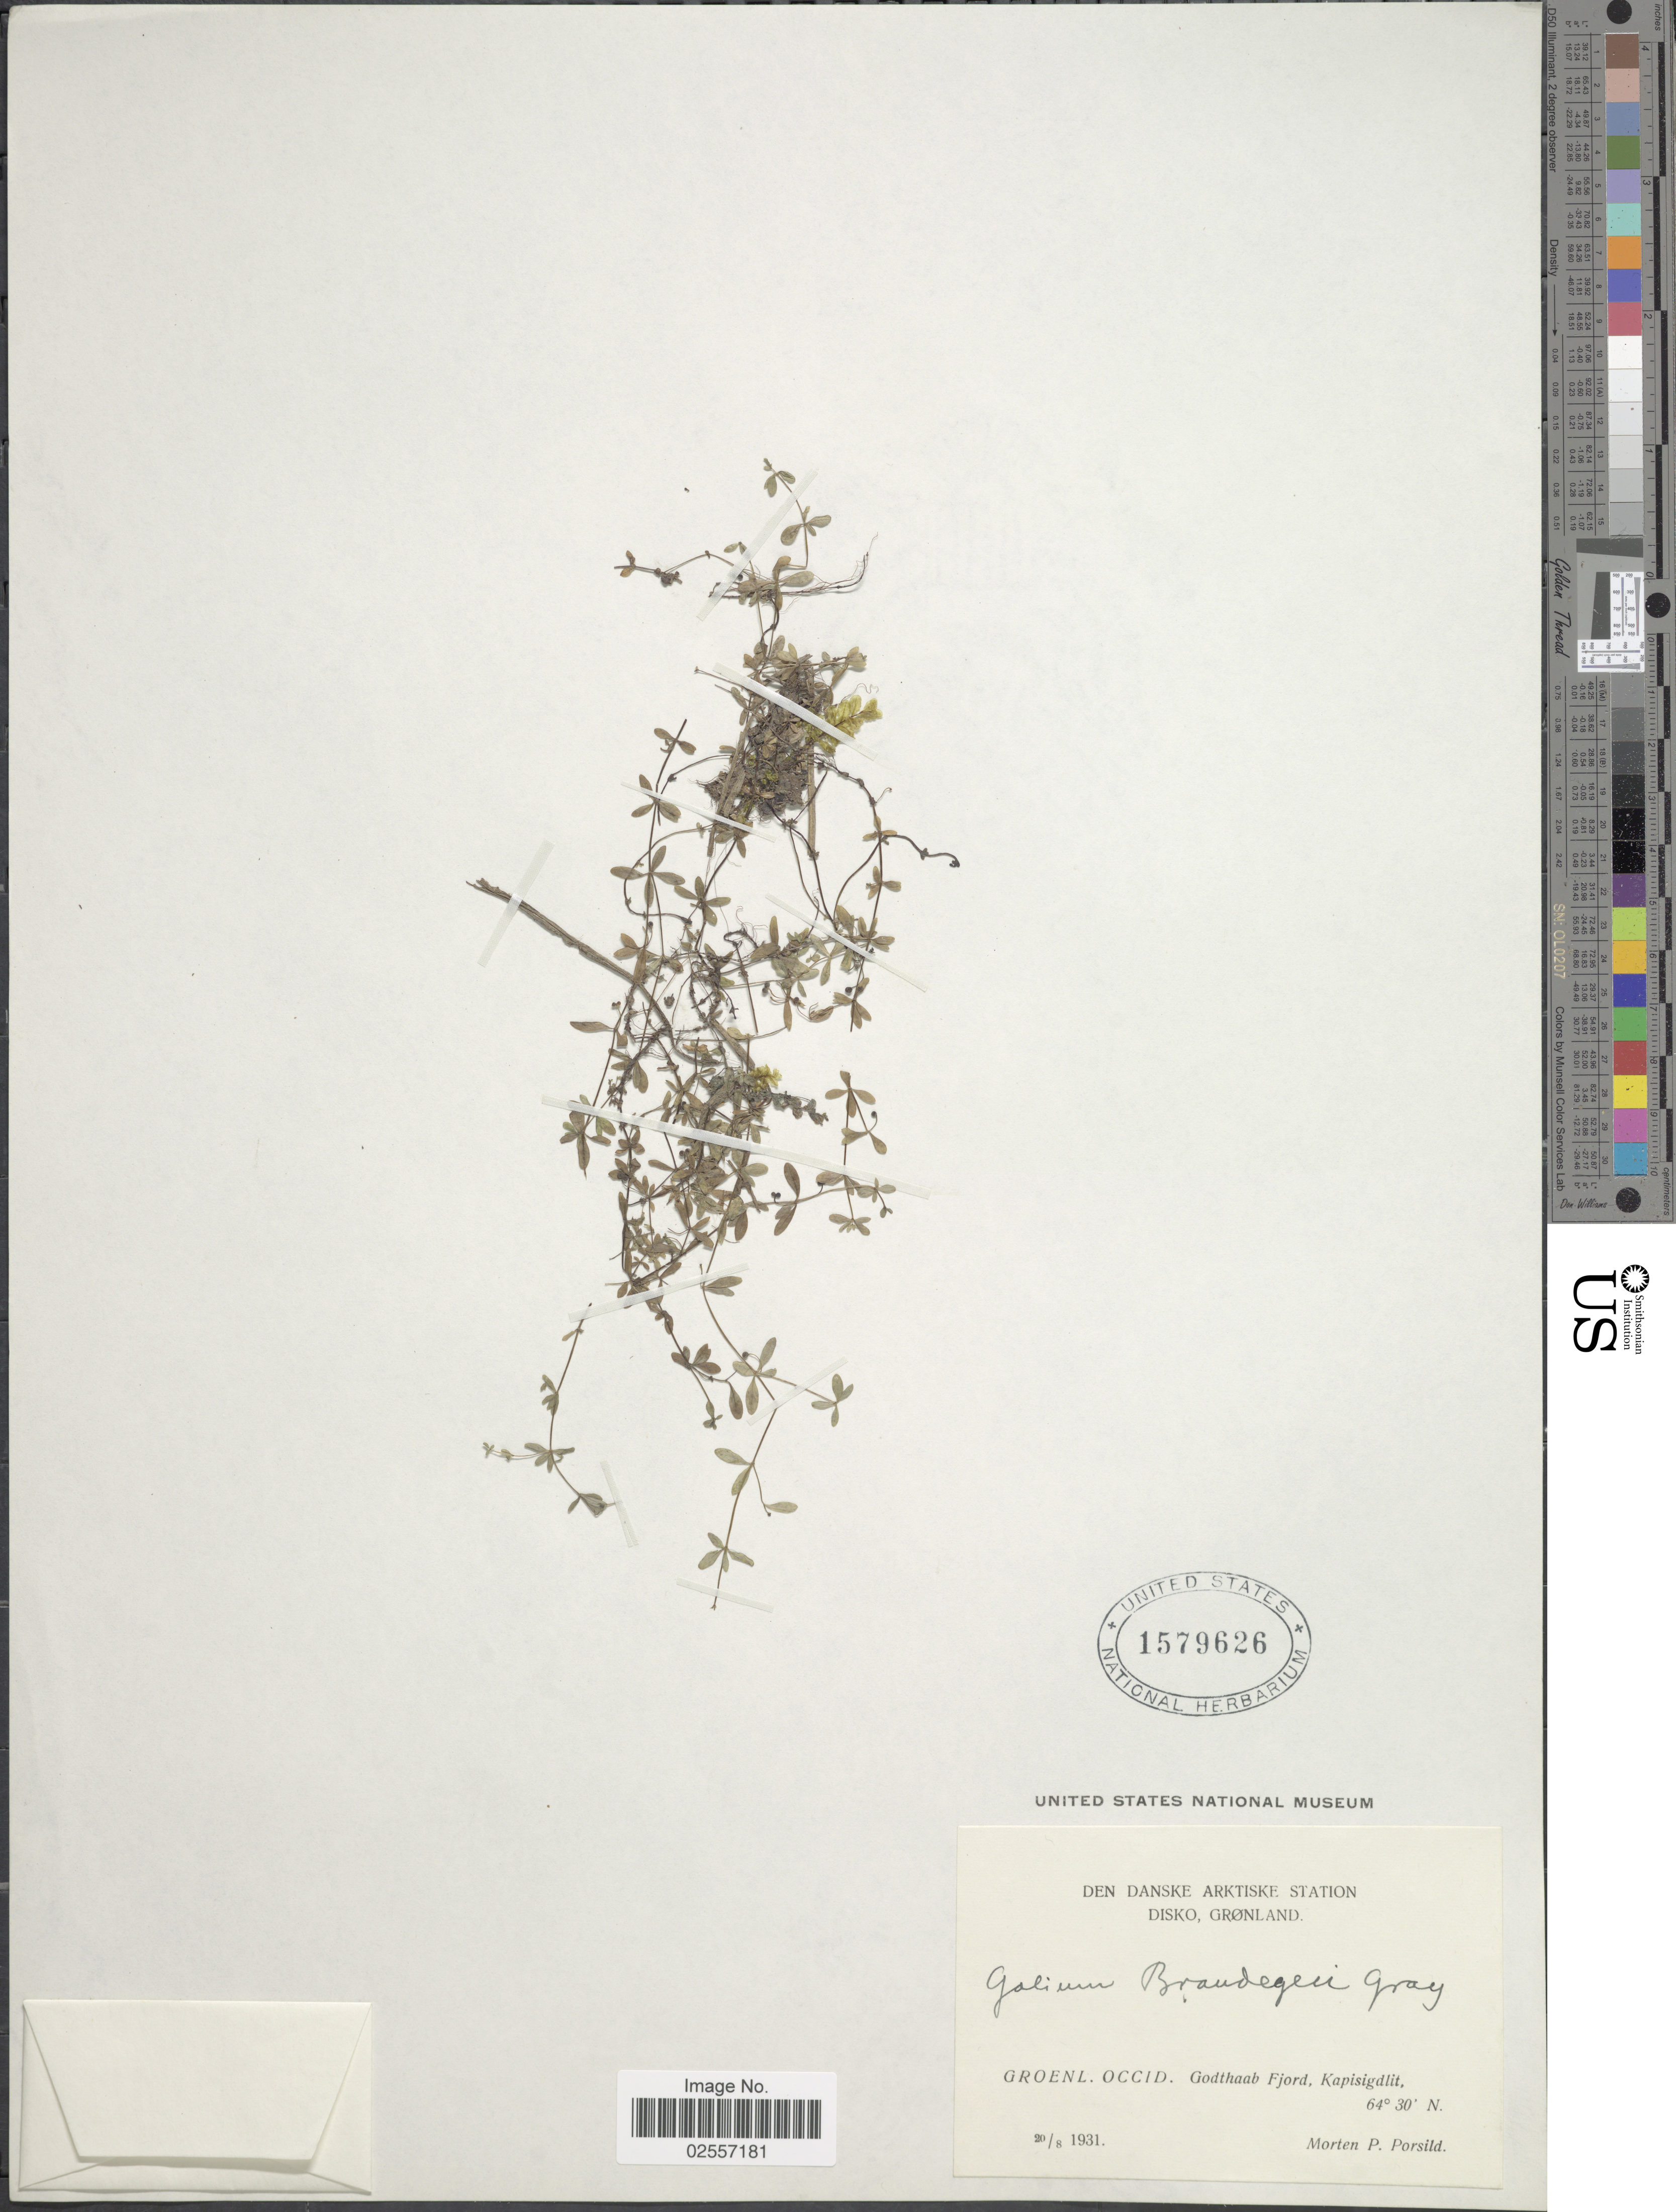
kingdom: Plantae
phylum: Tracheophyta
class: Magnoliopsida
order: Gentianales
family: Rubiaceae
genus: Galium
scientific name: Galium brandegeei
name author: A. Gray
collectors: M. P. Porsild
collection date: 1931-08-20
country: Greenland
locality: Groenl. Occid. Godthaab Fjord, Kapisigdlit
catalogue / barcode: US 1579626